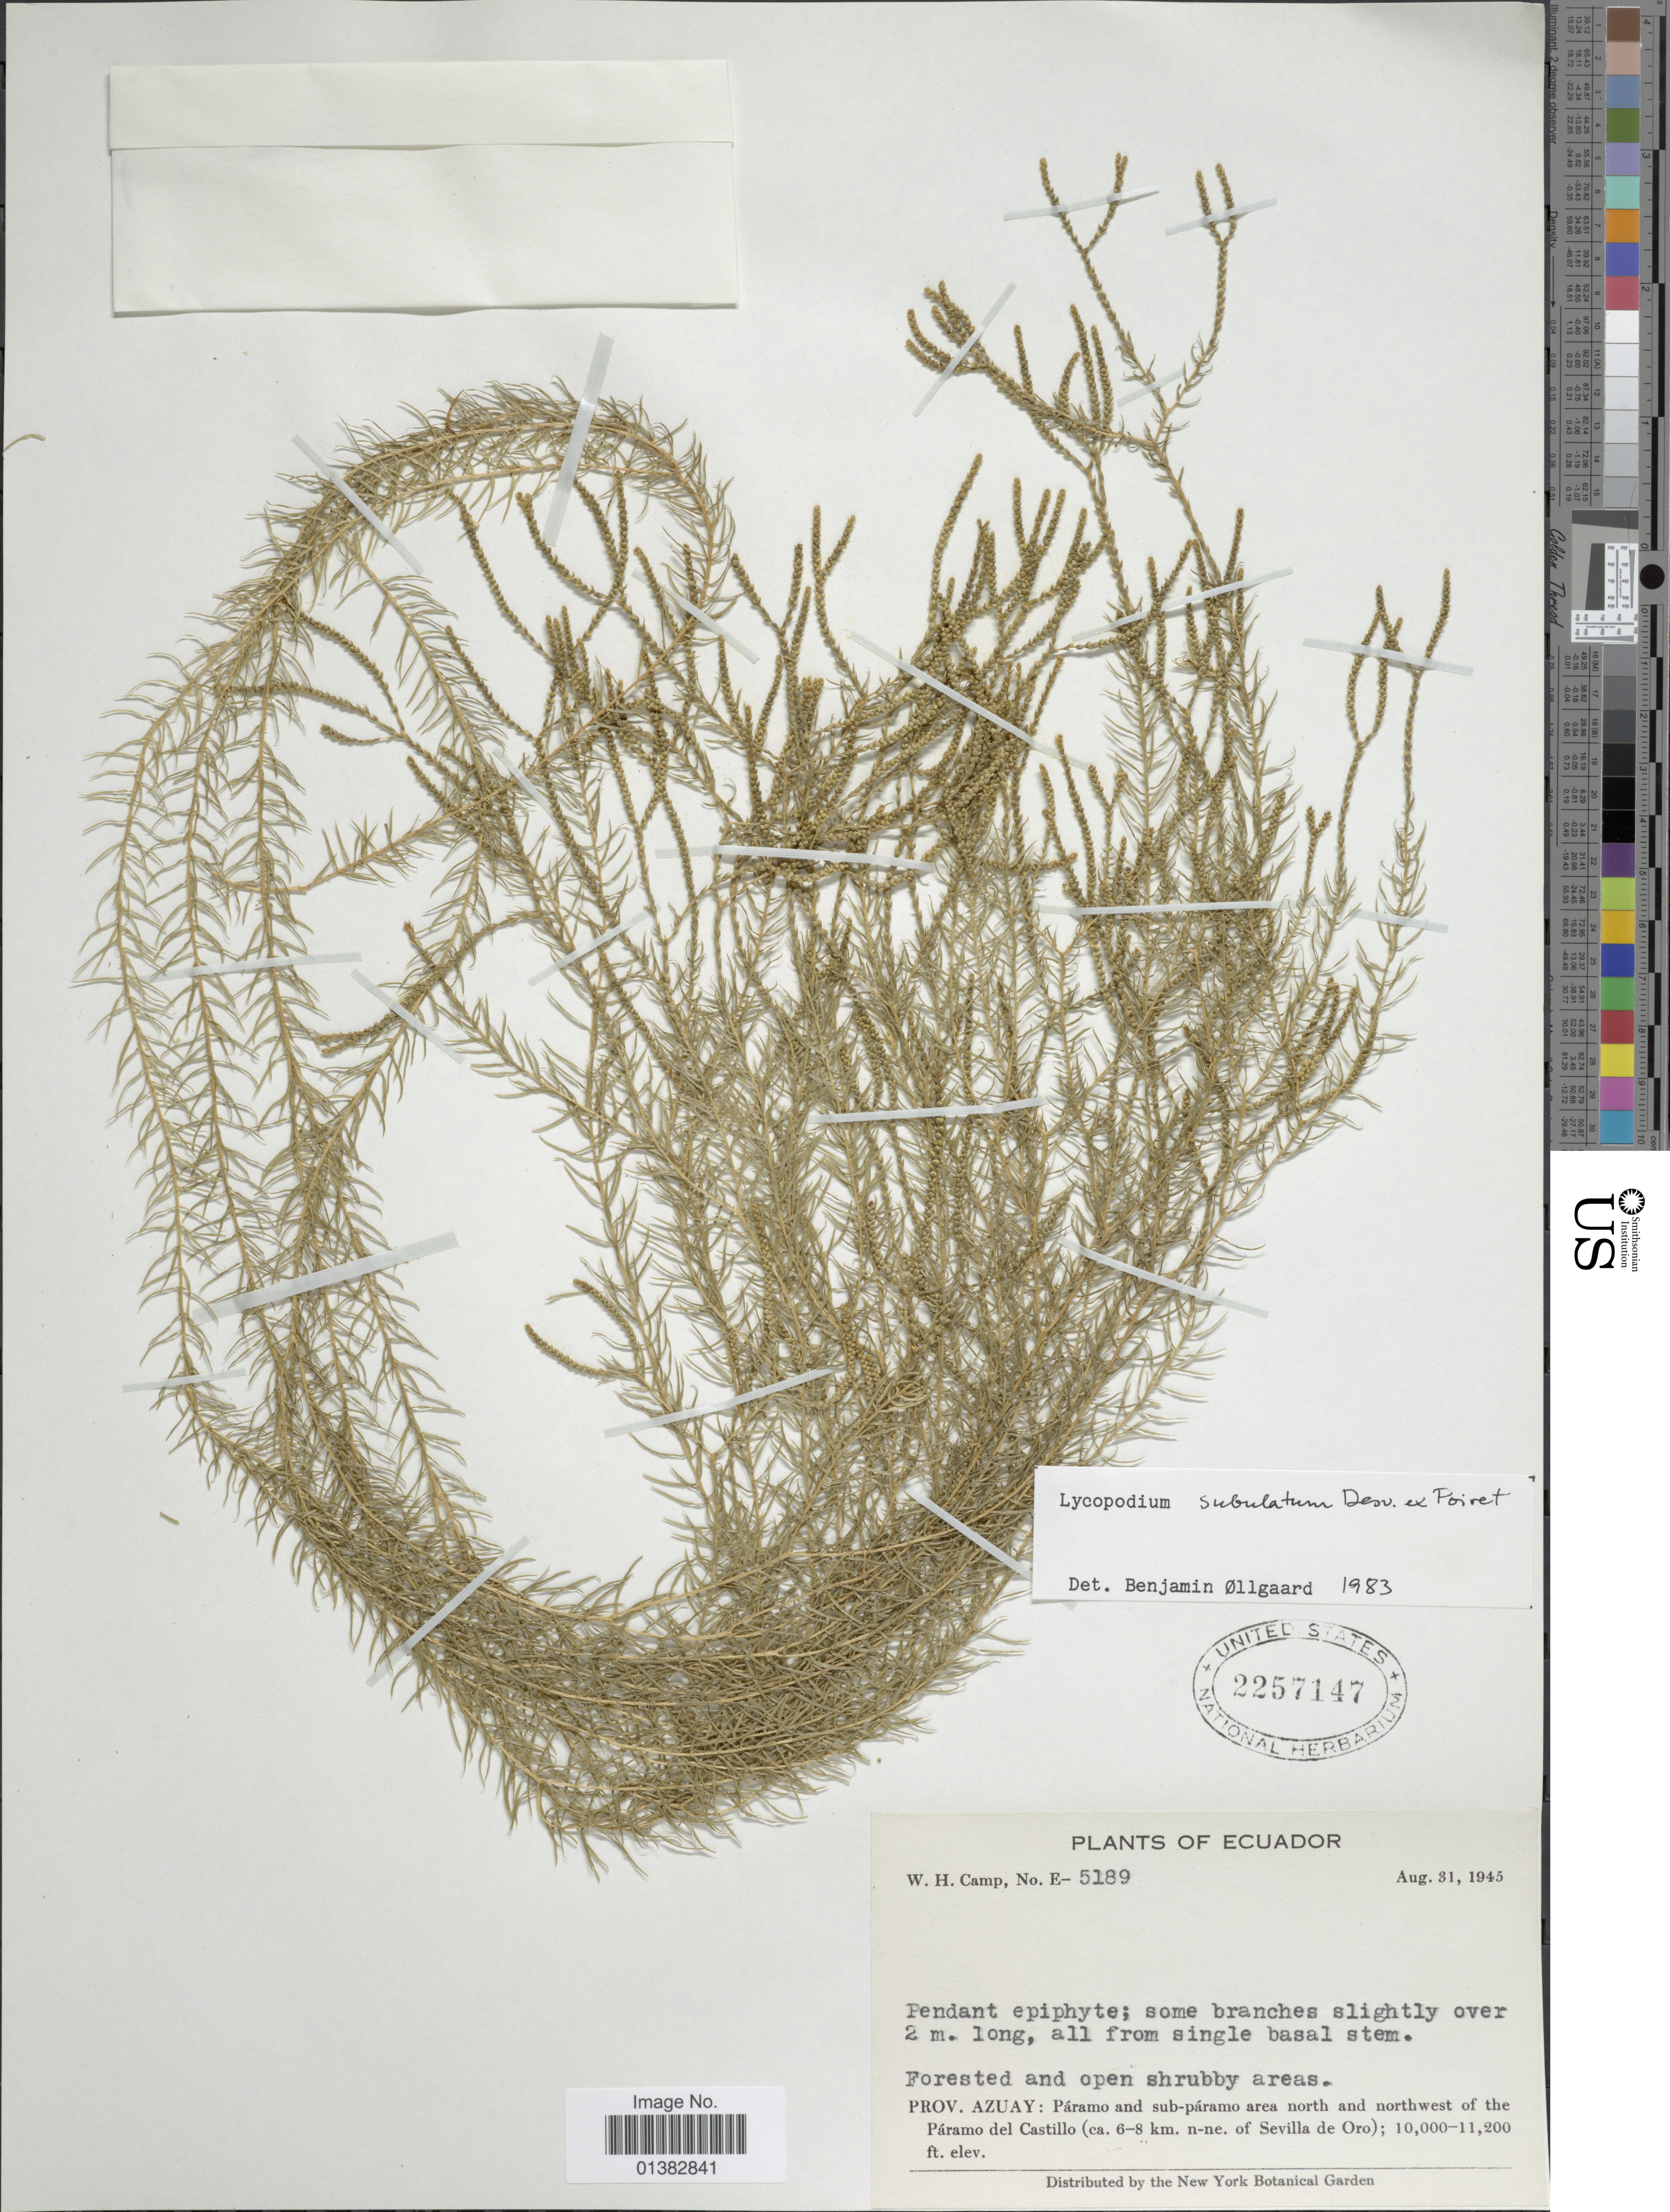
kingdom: Plantae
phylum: Tracheophyta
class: Lycopodiopsida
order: Lycopodiales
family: Lycopodiaceae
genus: Phlegmariurus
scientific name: Phlegmariurus subulatus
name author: (Desv. ex Poir.) B. Øllg.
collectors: W. H. Camp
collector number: E-5189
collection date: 1945-08-31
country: Ecuador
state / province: Azuay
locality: Páramo and sub-páramo area north and northwest of the Páramo del Castillo (ca. 6-8 km. n-ne. of Sevilla de Oro)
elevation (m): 3048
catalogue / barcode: US 2257147